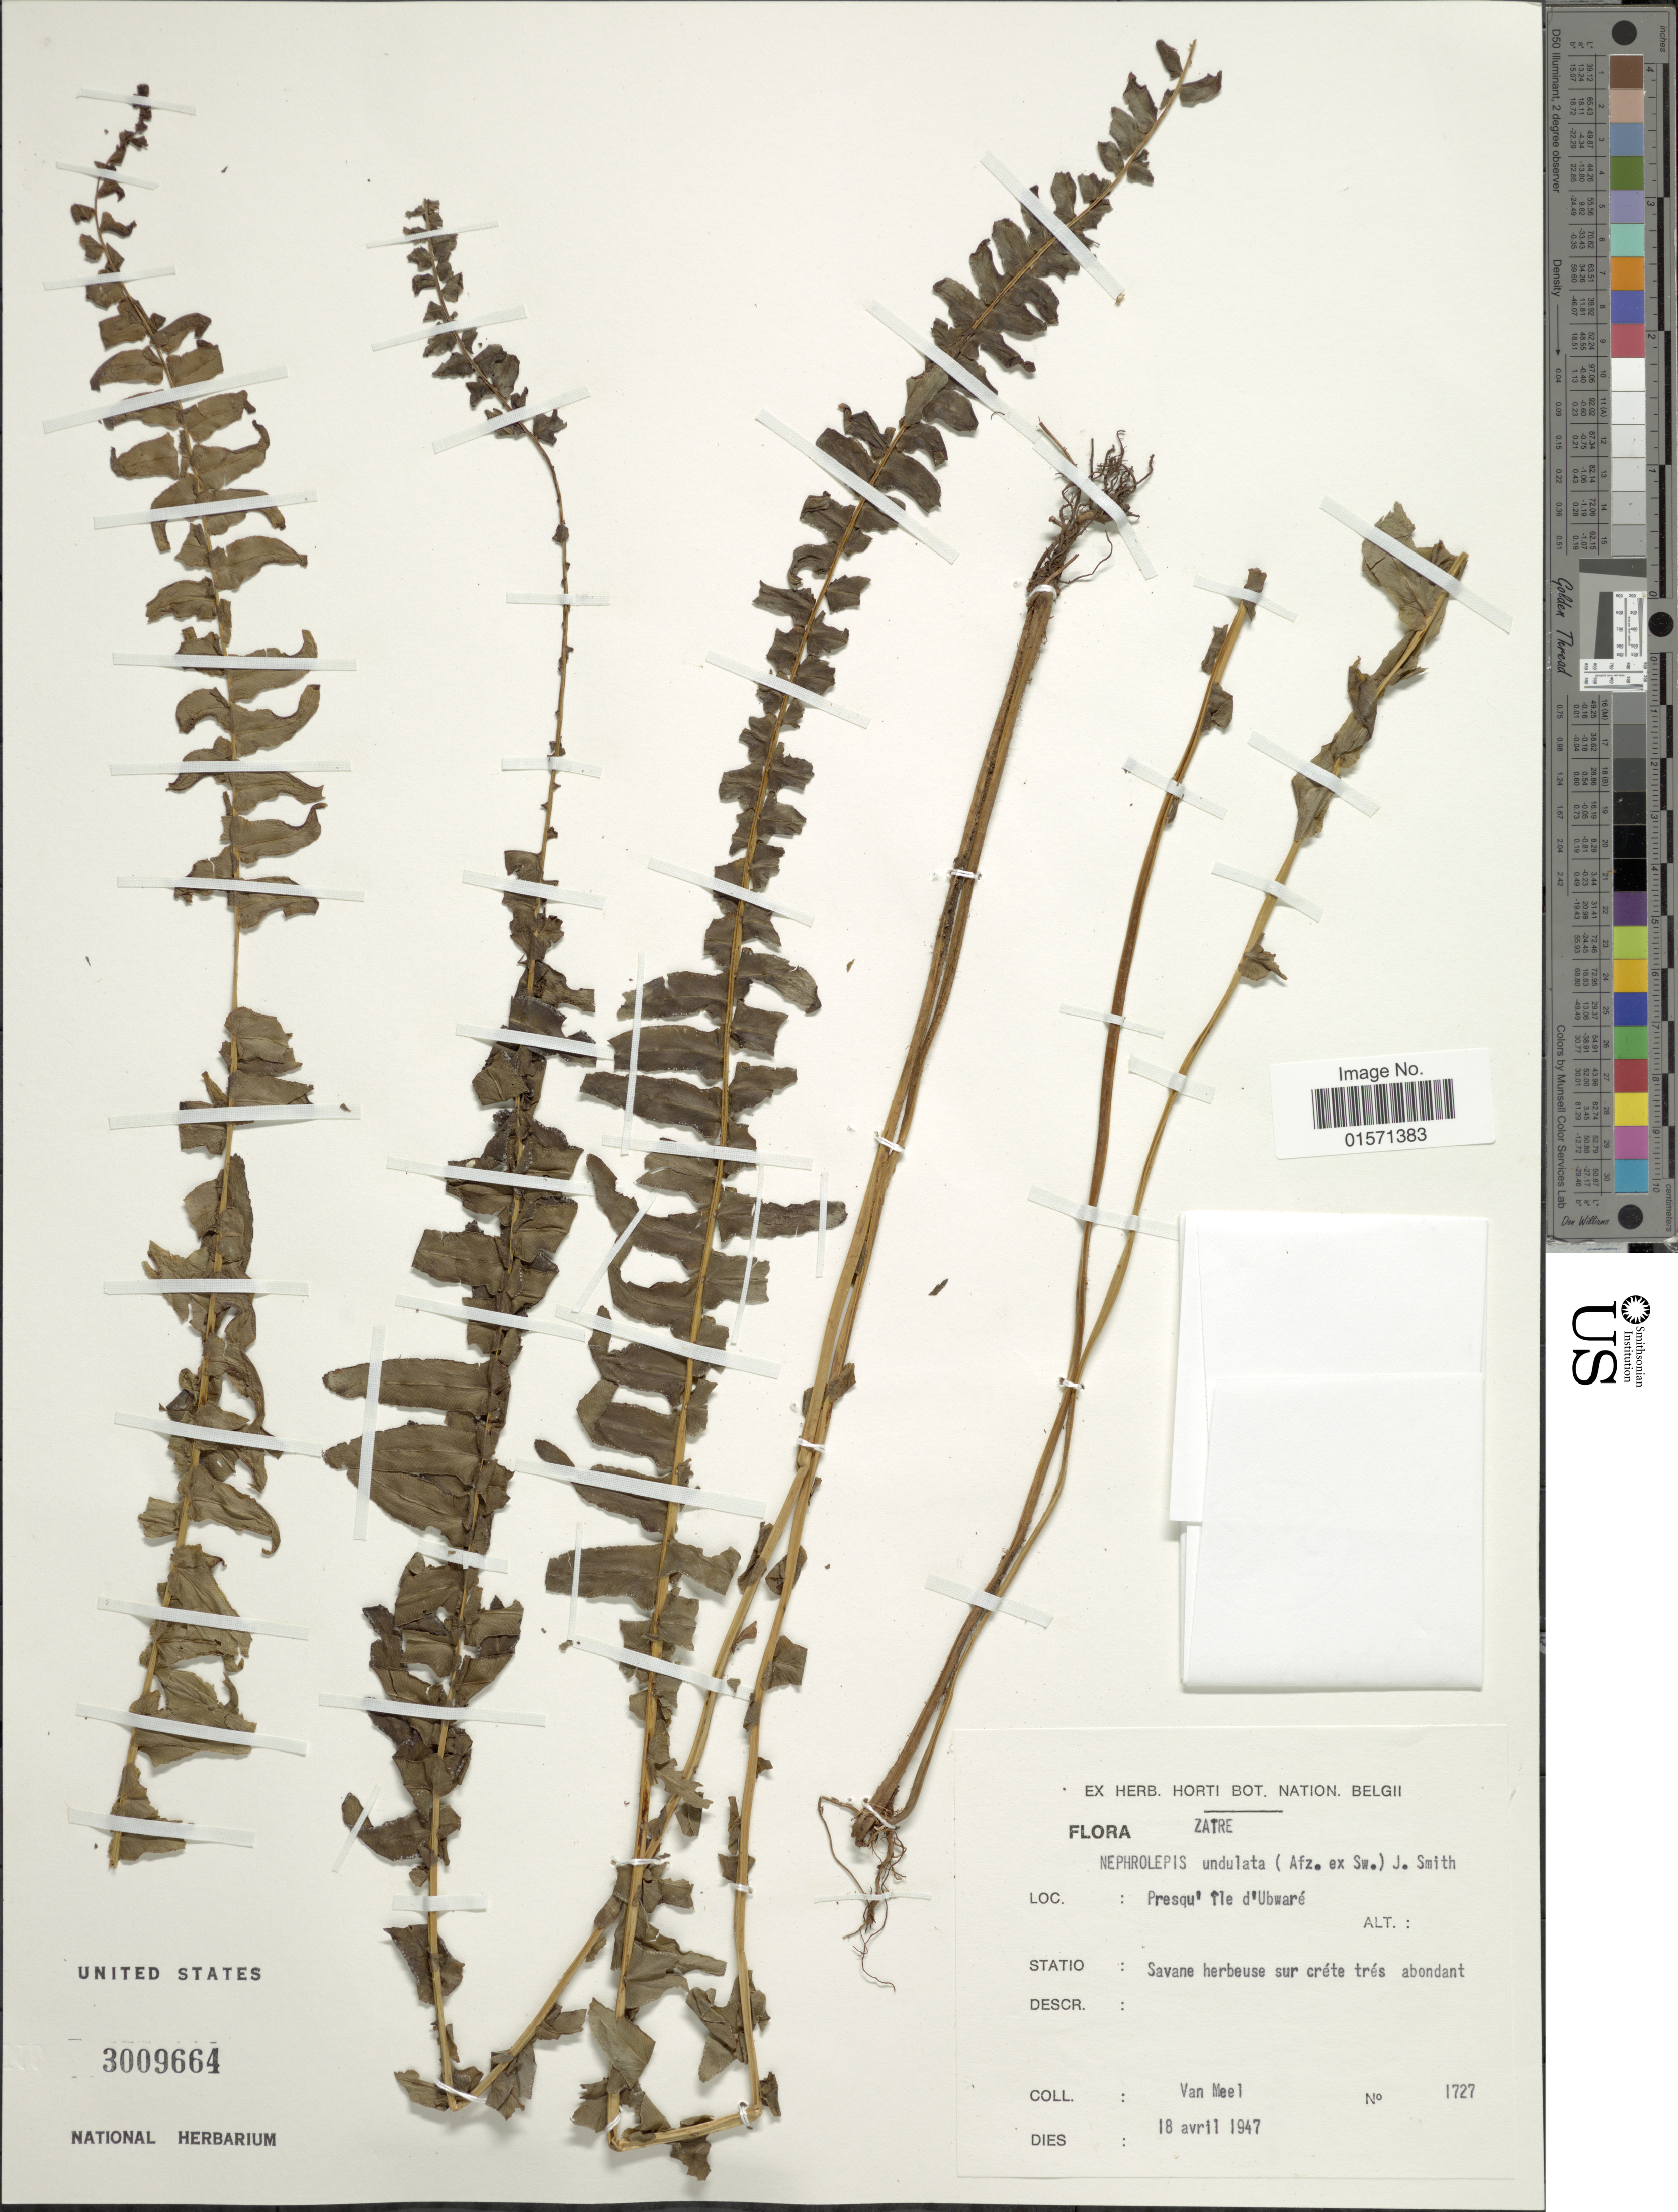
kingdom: Plantae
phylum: Tracheophyta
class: Polypodiopsida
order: Polypodiales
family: Nephrolepidaceae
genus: Nephrolepis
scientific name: Nephrolepis undulata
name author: J. Sm.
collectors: Van Meel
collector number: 1727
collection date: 1947-04-18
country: Congo, Democratic Republic of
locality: Zaire. Presqu' ile d' Ubware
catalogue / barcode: US 3009664